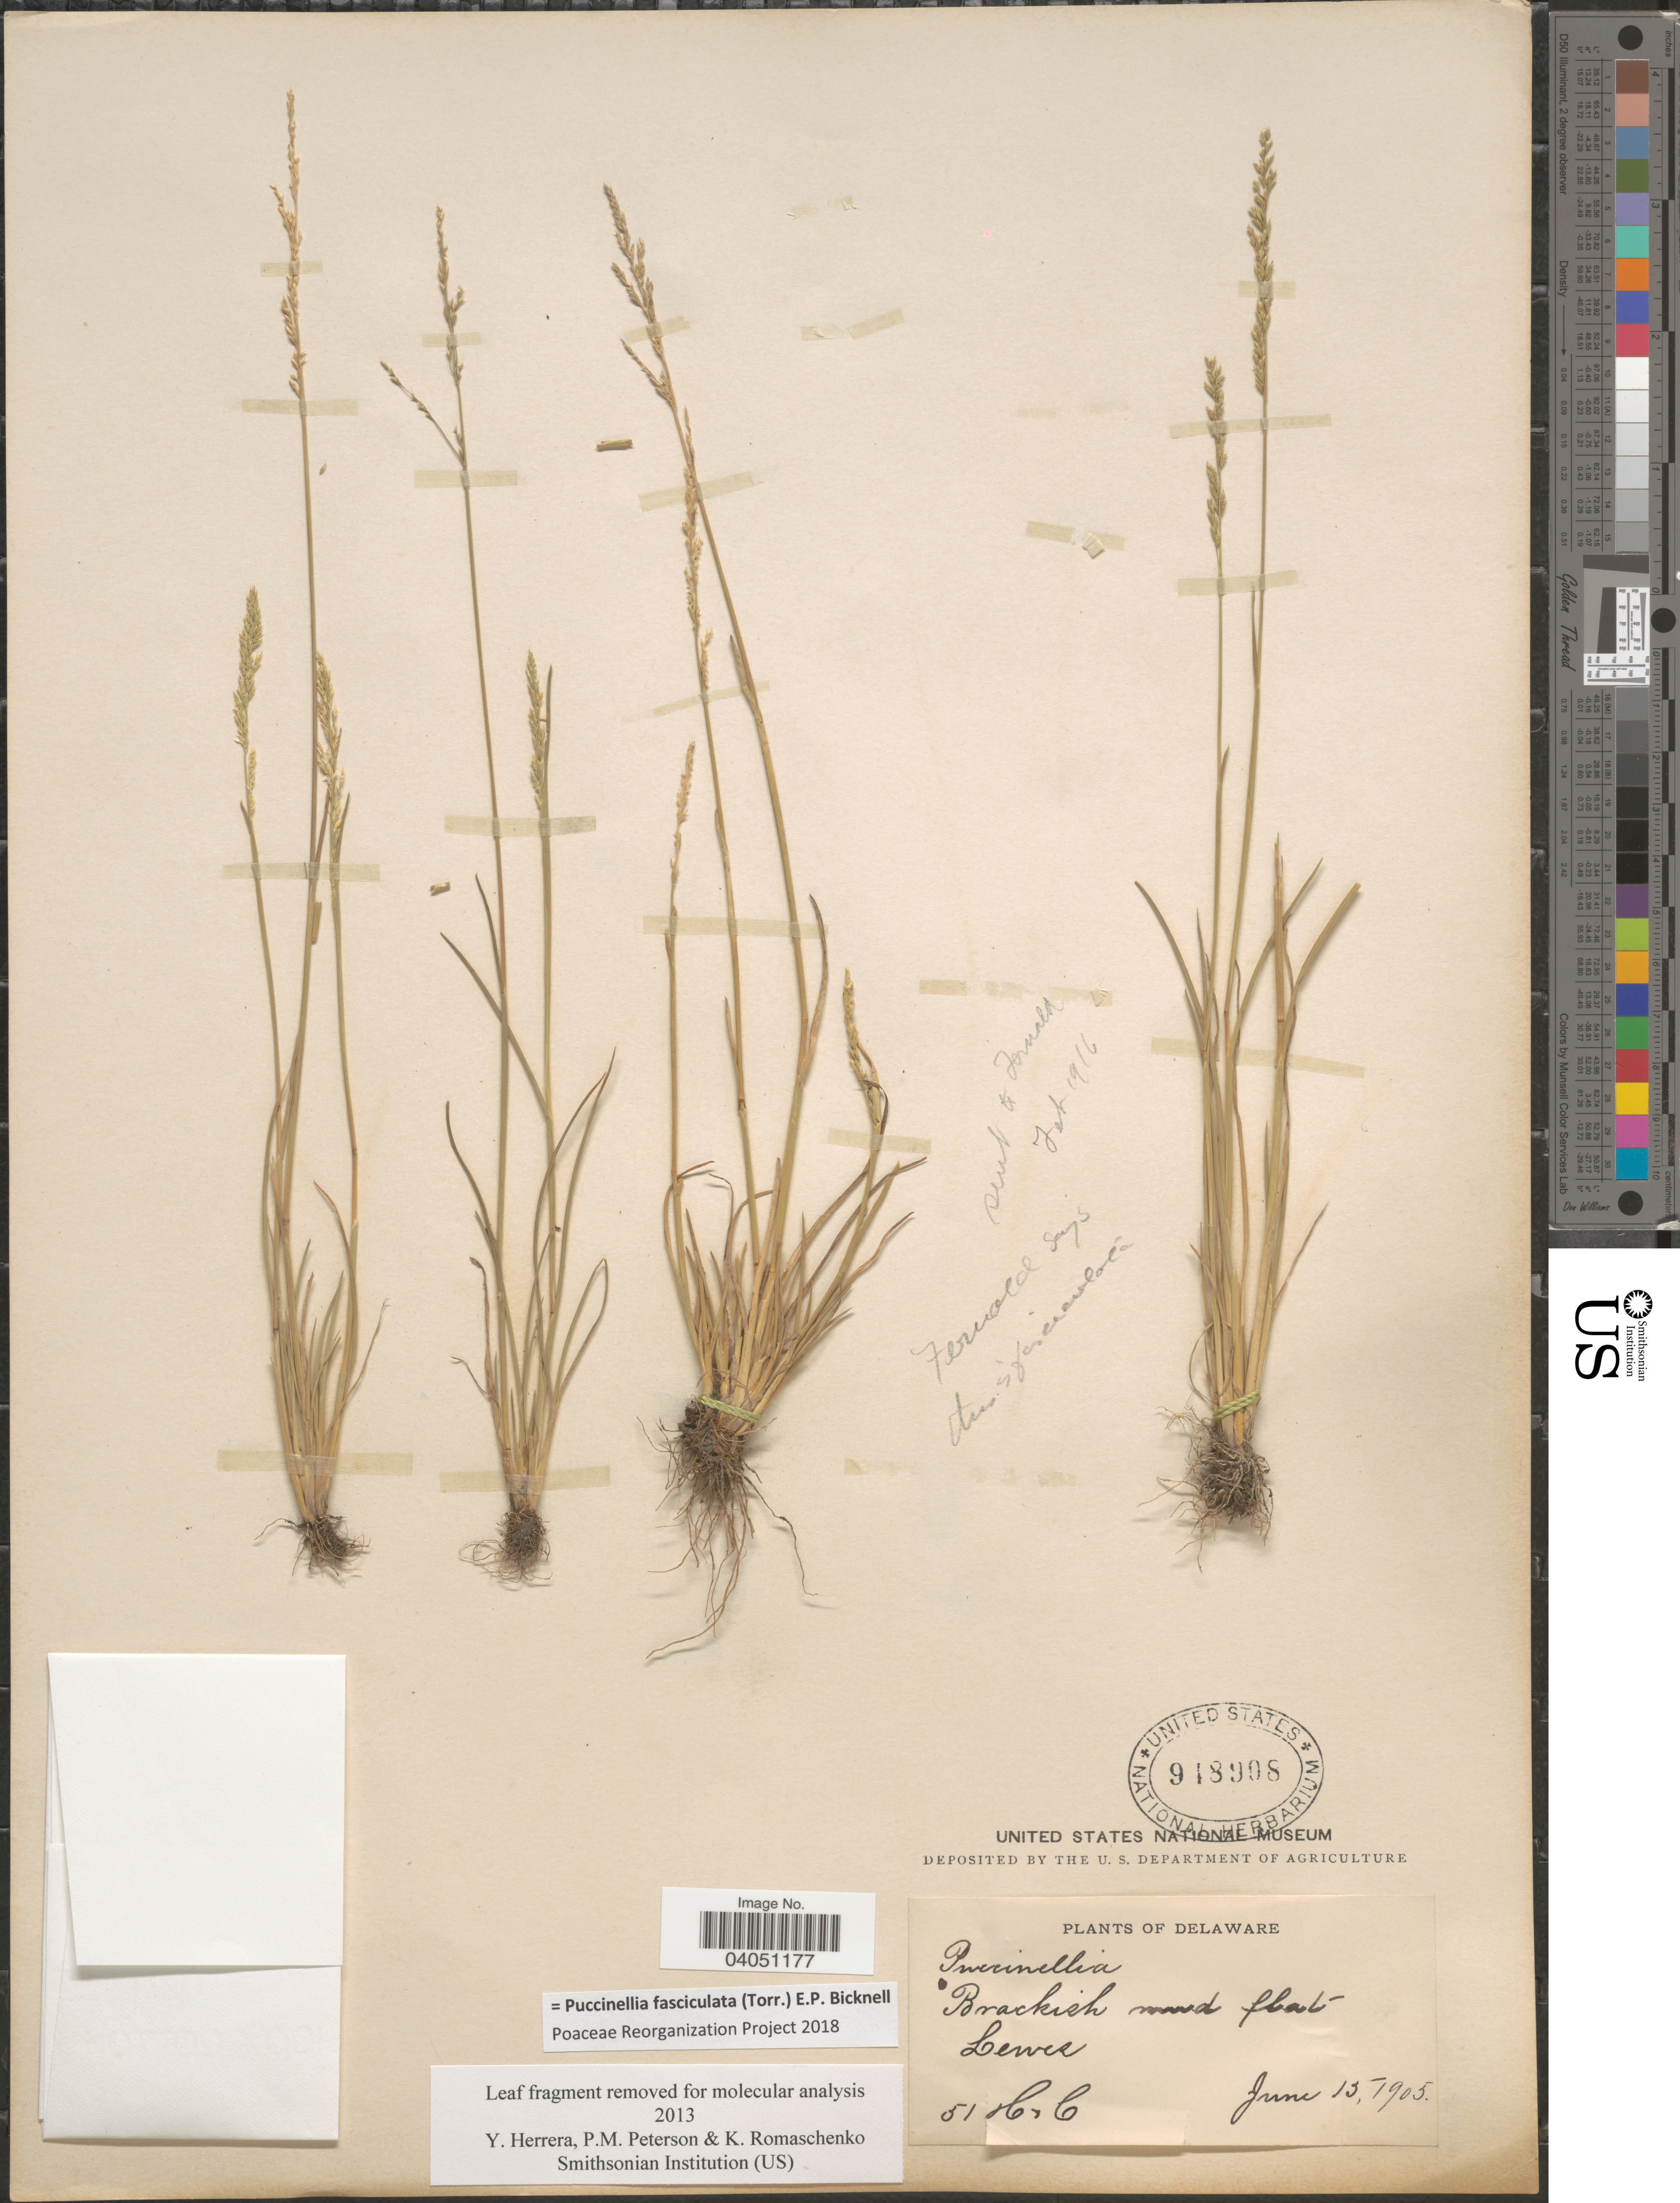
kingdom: Plantae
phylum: Tracheophyta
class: Liliopsida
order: Poales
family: Poaceae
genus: Puccinellia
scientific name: Puccinellia fasciculata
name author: (Torr.) E.P. Bicknell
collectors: H. C.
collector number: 51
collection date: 1905-06-15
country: United States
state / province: Delaware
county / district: Sussex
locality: Brackish mud flat Lewes.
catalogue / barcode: US 948908